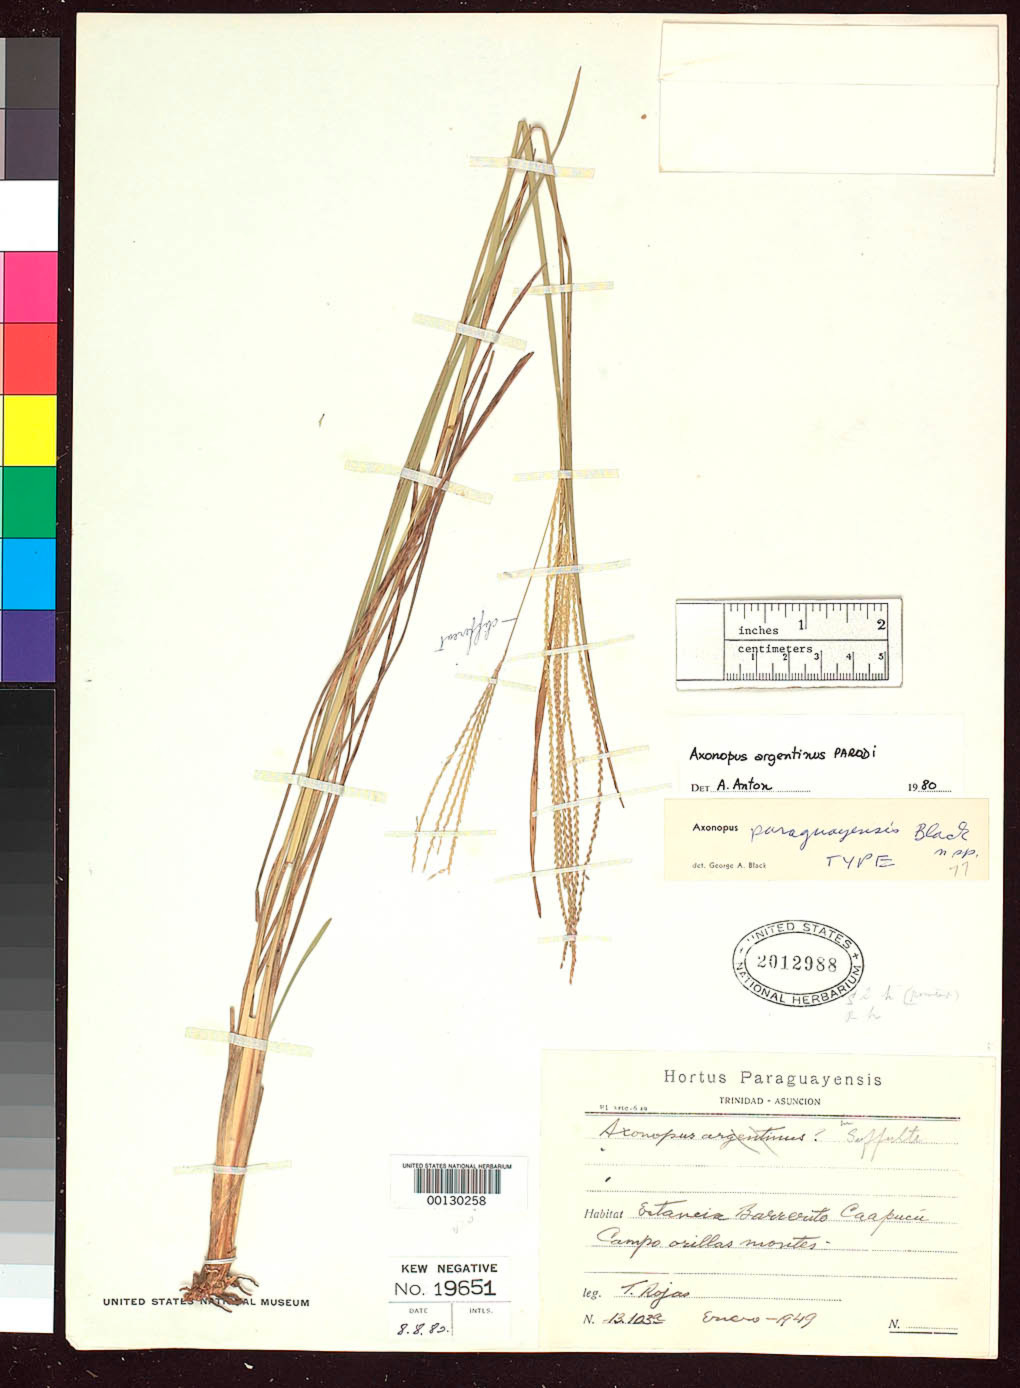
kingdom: Plantae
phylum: Tracheophyta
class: Liliopsida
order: Poales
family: Poaceae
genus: Axonopus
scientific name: Axonopus paraguayensis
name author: G.A. Black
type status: Holotype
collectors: T. Rojas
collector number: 13103 a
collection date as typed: Jan 1949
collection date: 1949-01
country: Paraguay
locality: Estancia Barrerita Caapucu.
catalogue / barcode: US 2012988